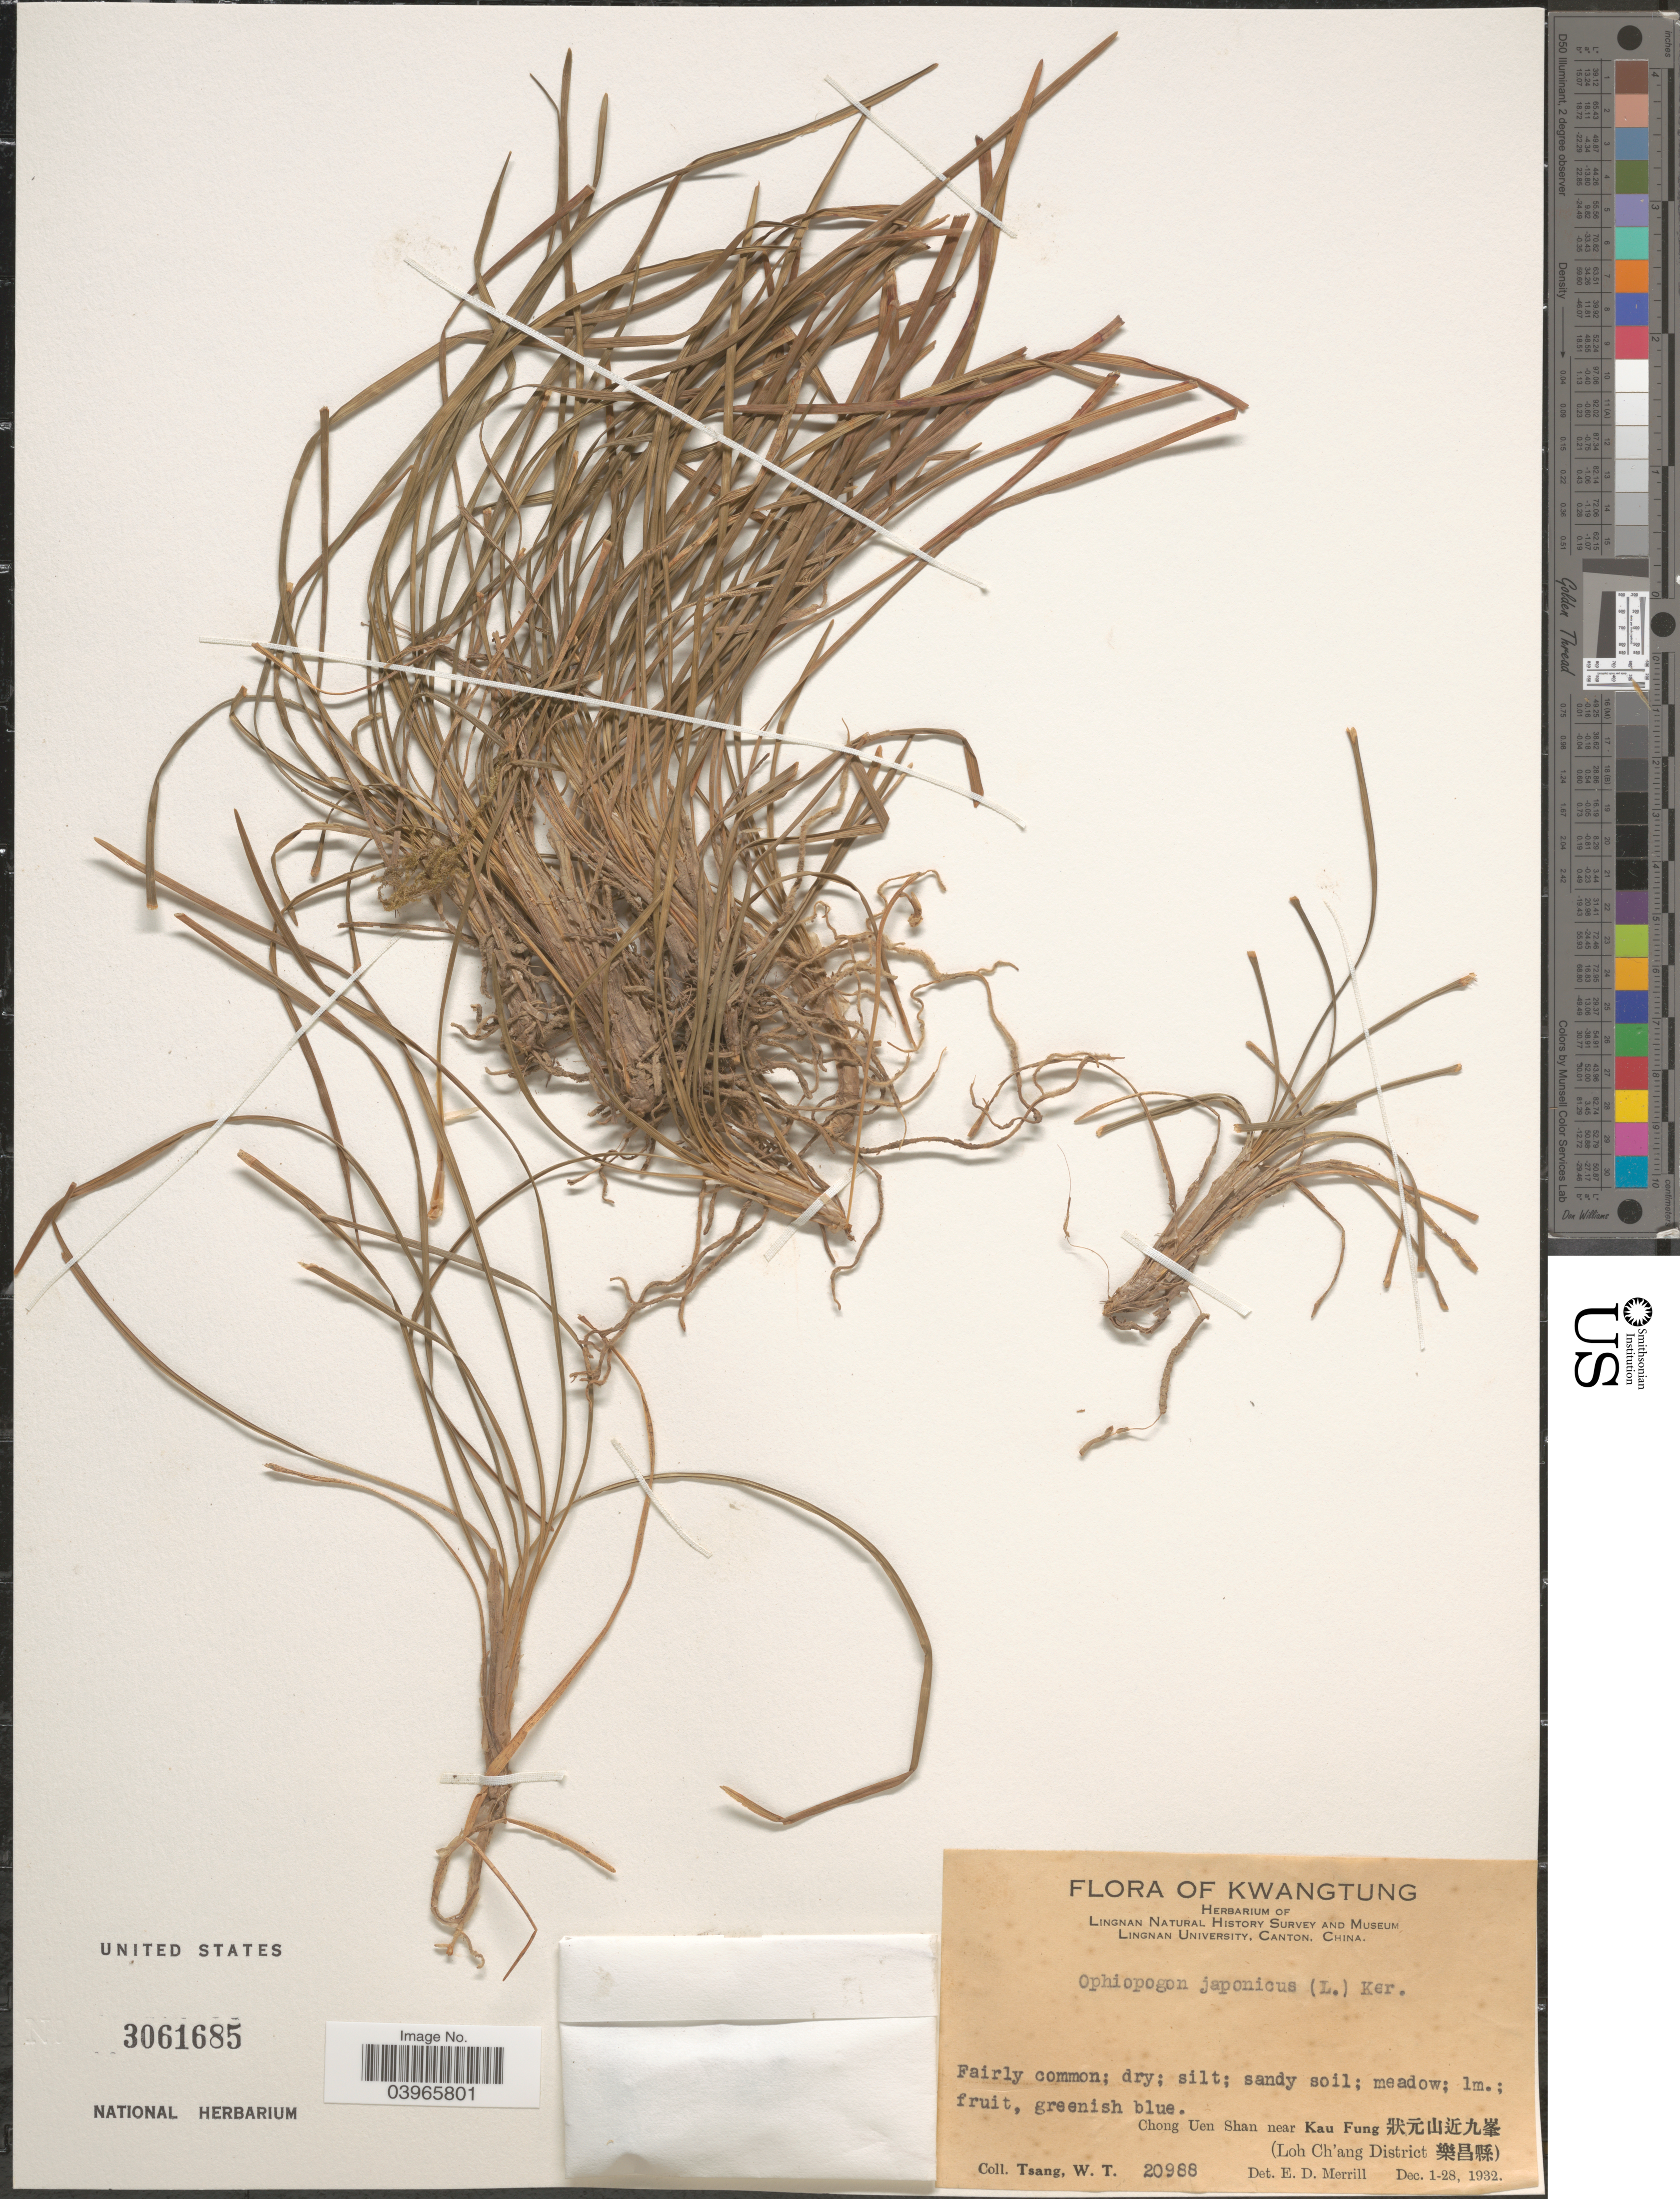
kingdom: Plantae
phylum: Tracheophyta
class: Liliopsida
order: Asparagales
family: Asparagaceae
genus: Ophiopogon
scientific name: Ophiopogon japonicus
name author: (L. f.) Ker Gawl.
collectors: W. T. Tsang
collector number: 20988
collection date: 1932-12-01/1932-12-28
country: China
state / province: Guangdong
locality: Kwangtung. Chong Uen Shan near Kau Fung X. (Loh Ch'ang District X).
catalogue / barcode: US 3061685